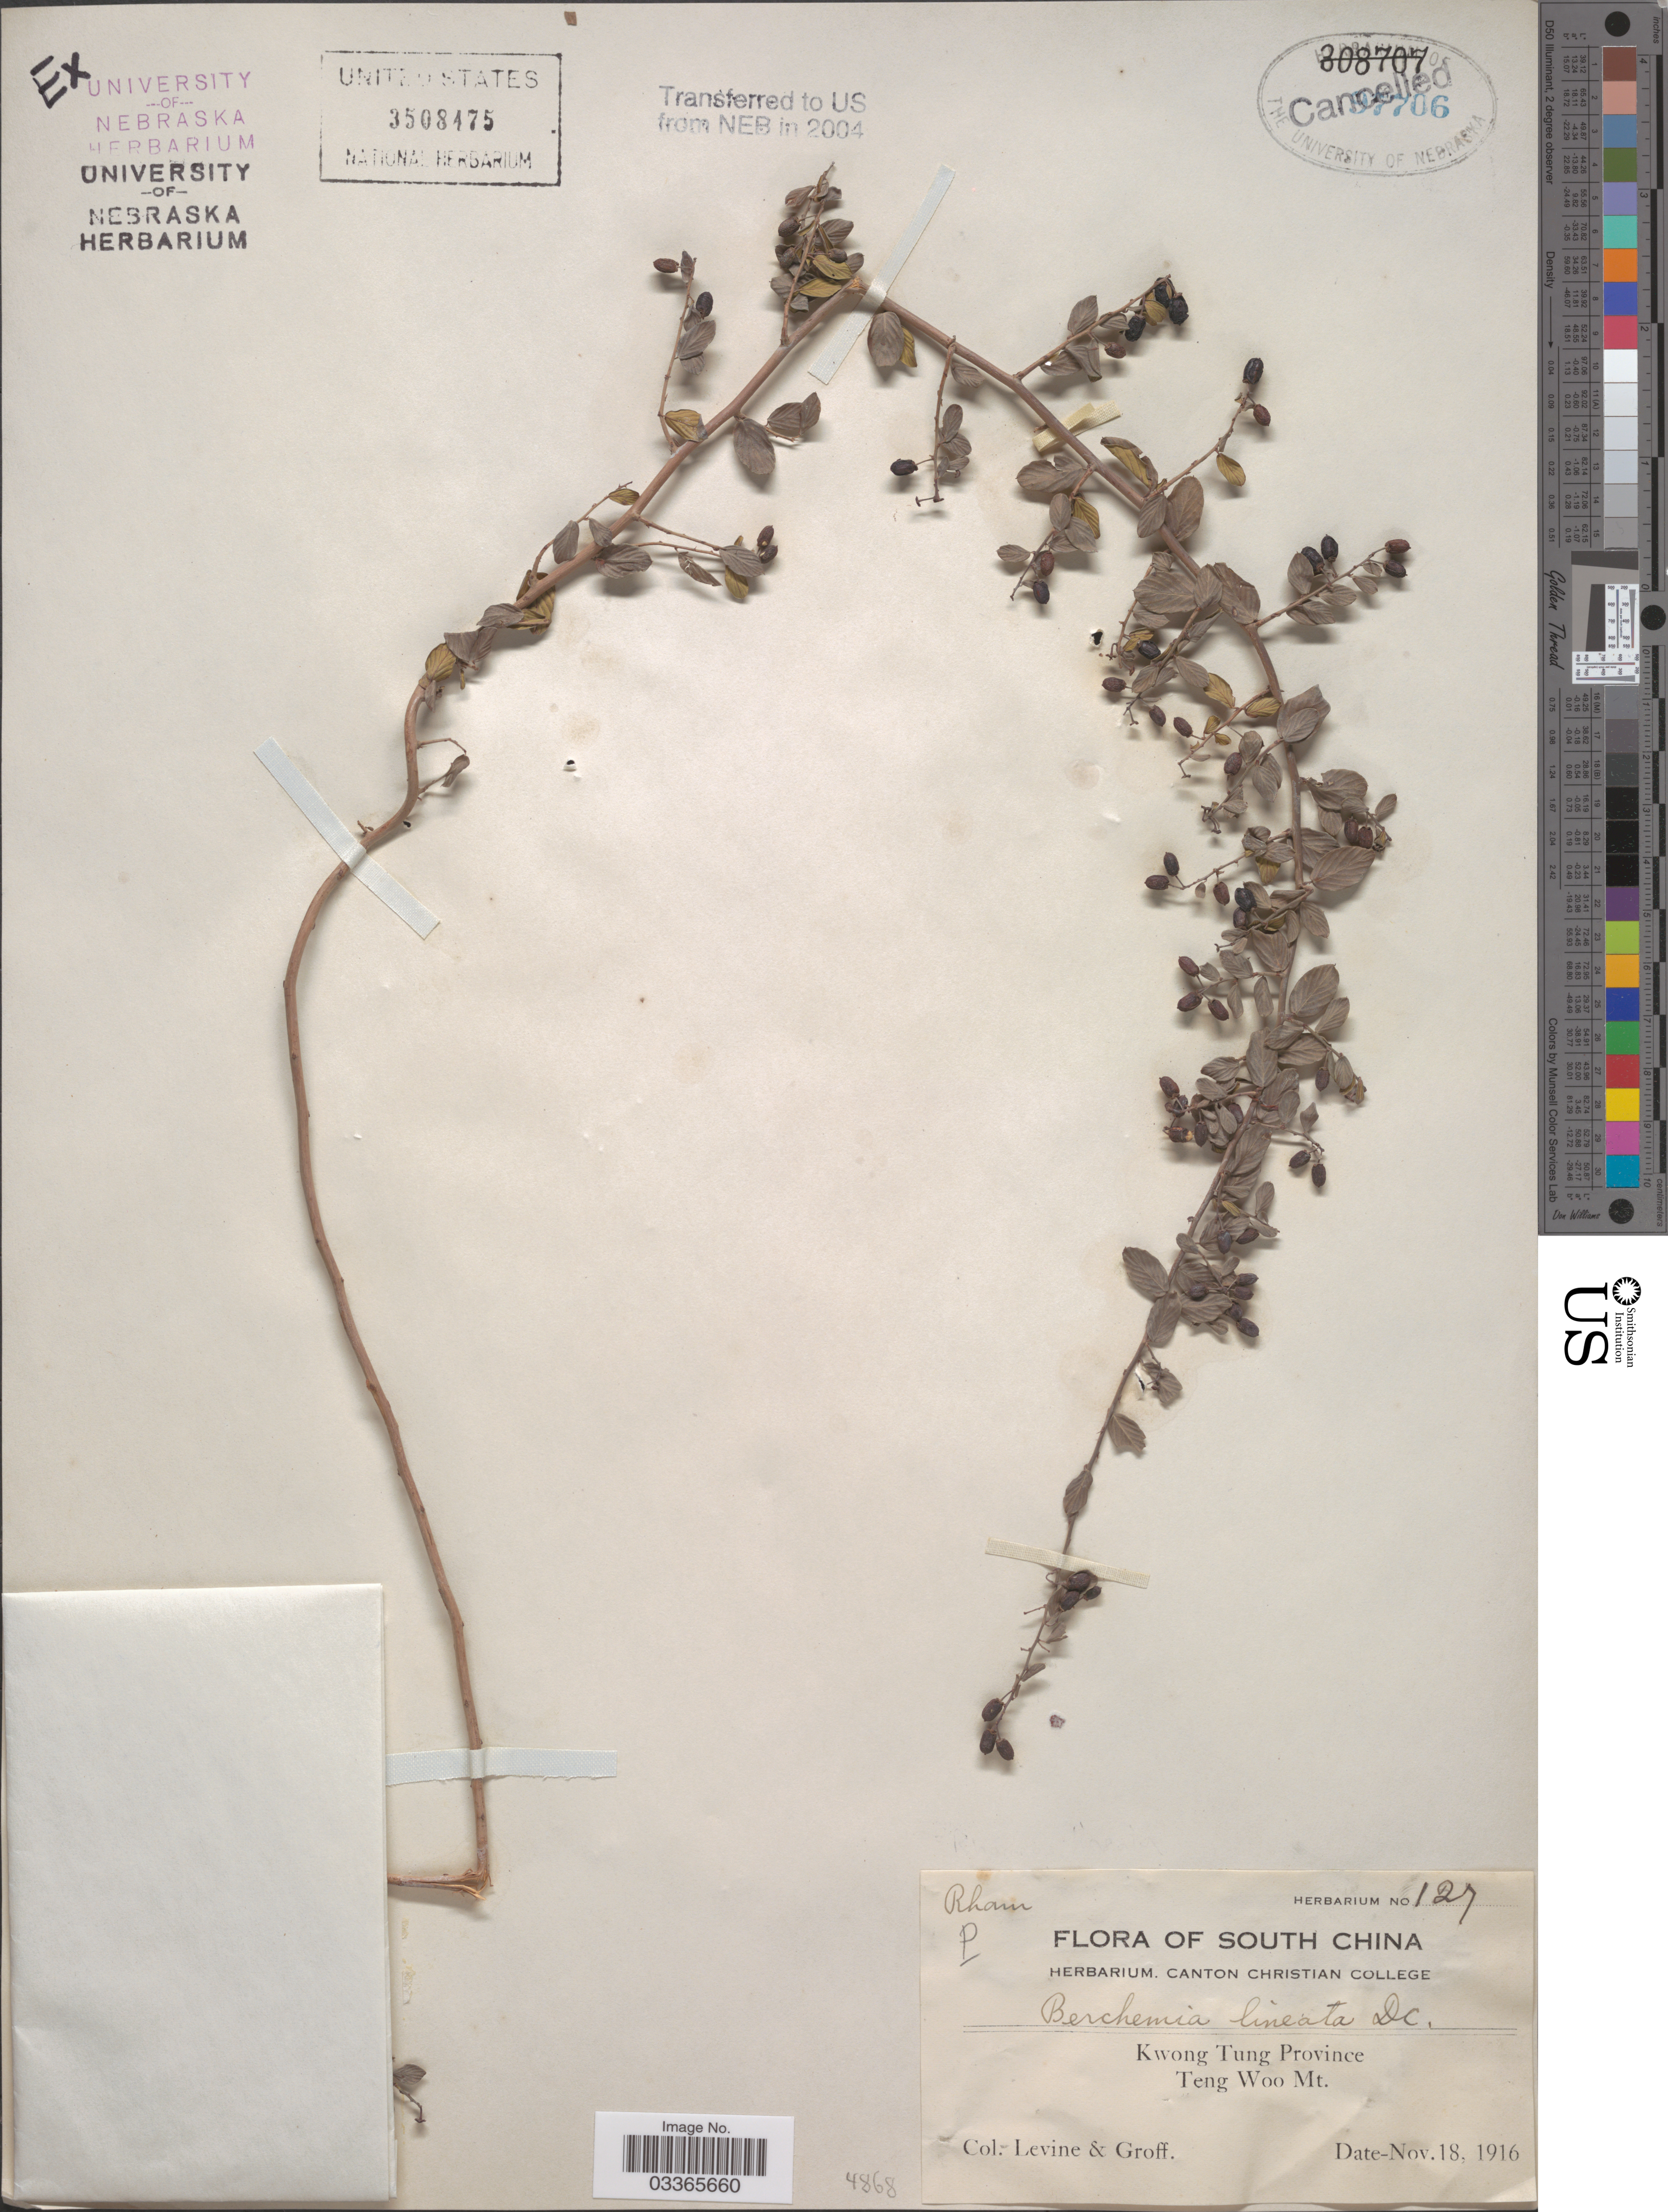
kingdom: Plantae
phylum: Tracheophyta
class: Magnoliopsida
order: Rosales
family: Rhamnaceae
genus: Berchemia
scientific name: Berchemia lineata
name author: (L.) DC.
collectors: -. Levine & -- Groff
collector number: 127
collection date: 1916-11-18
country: China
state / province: Guangdong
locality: Kwong Tung Province, Teng Woo Mt.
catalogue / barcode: US 3508475